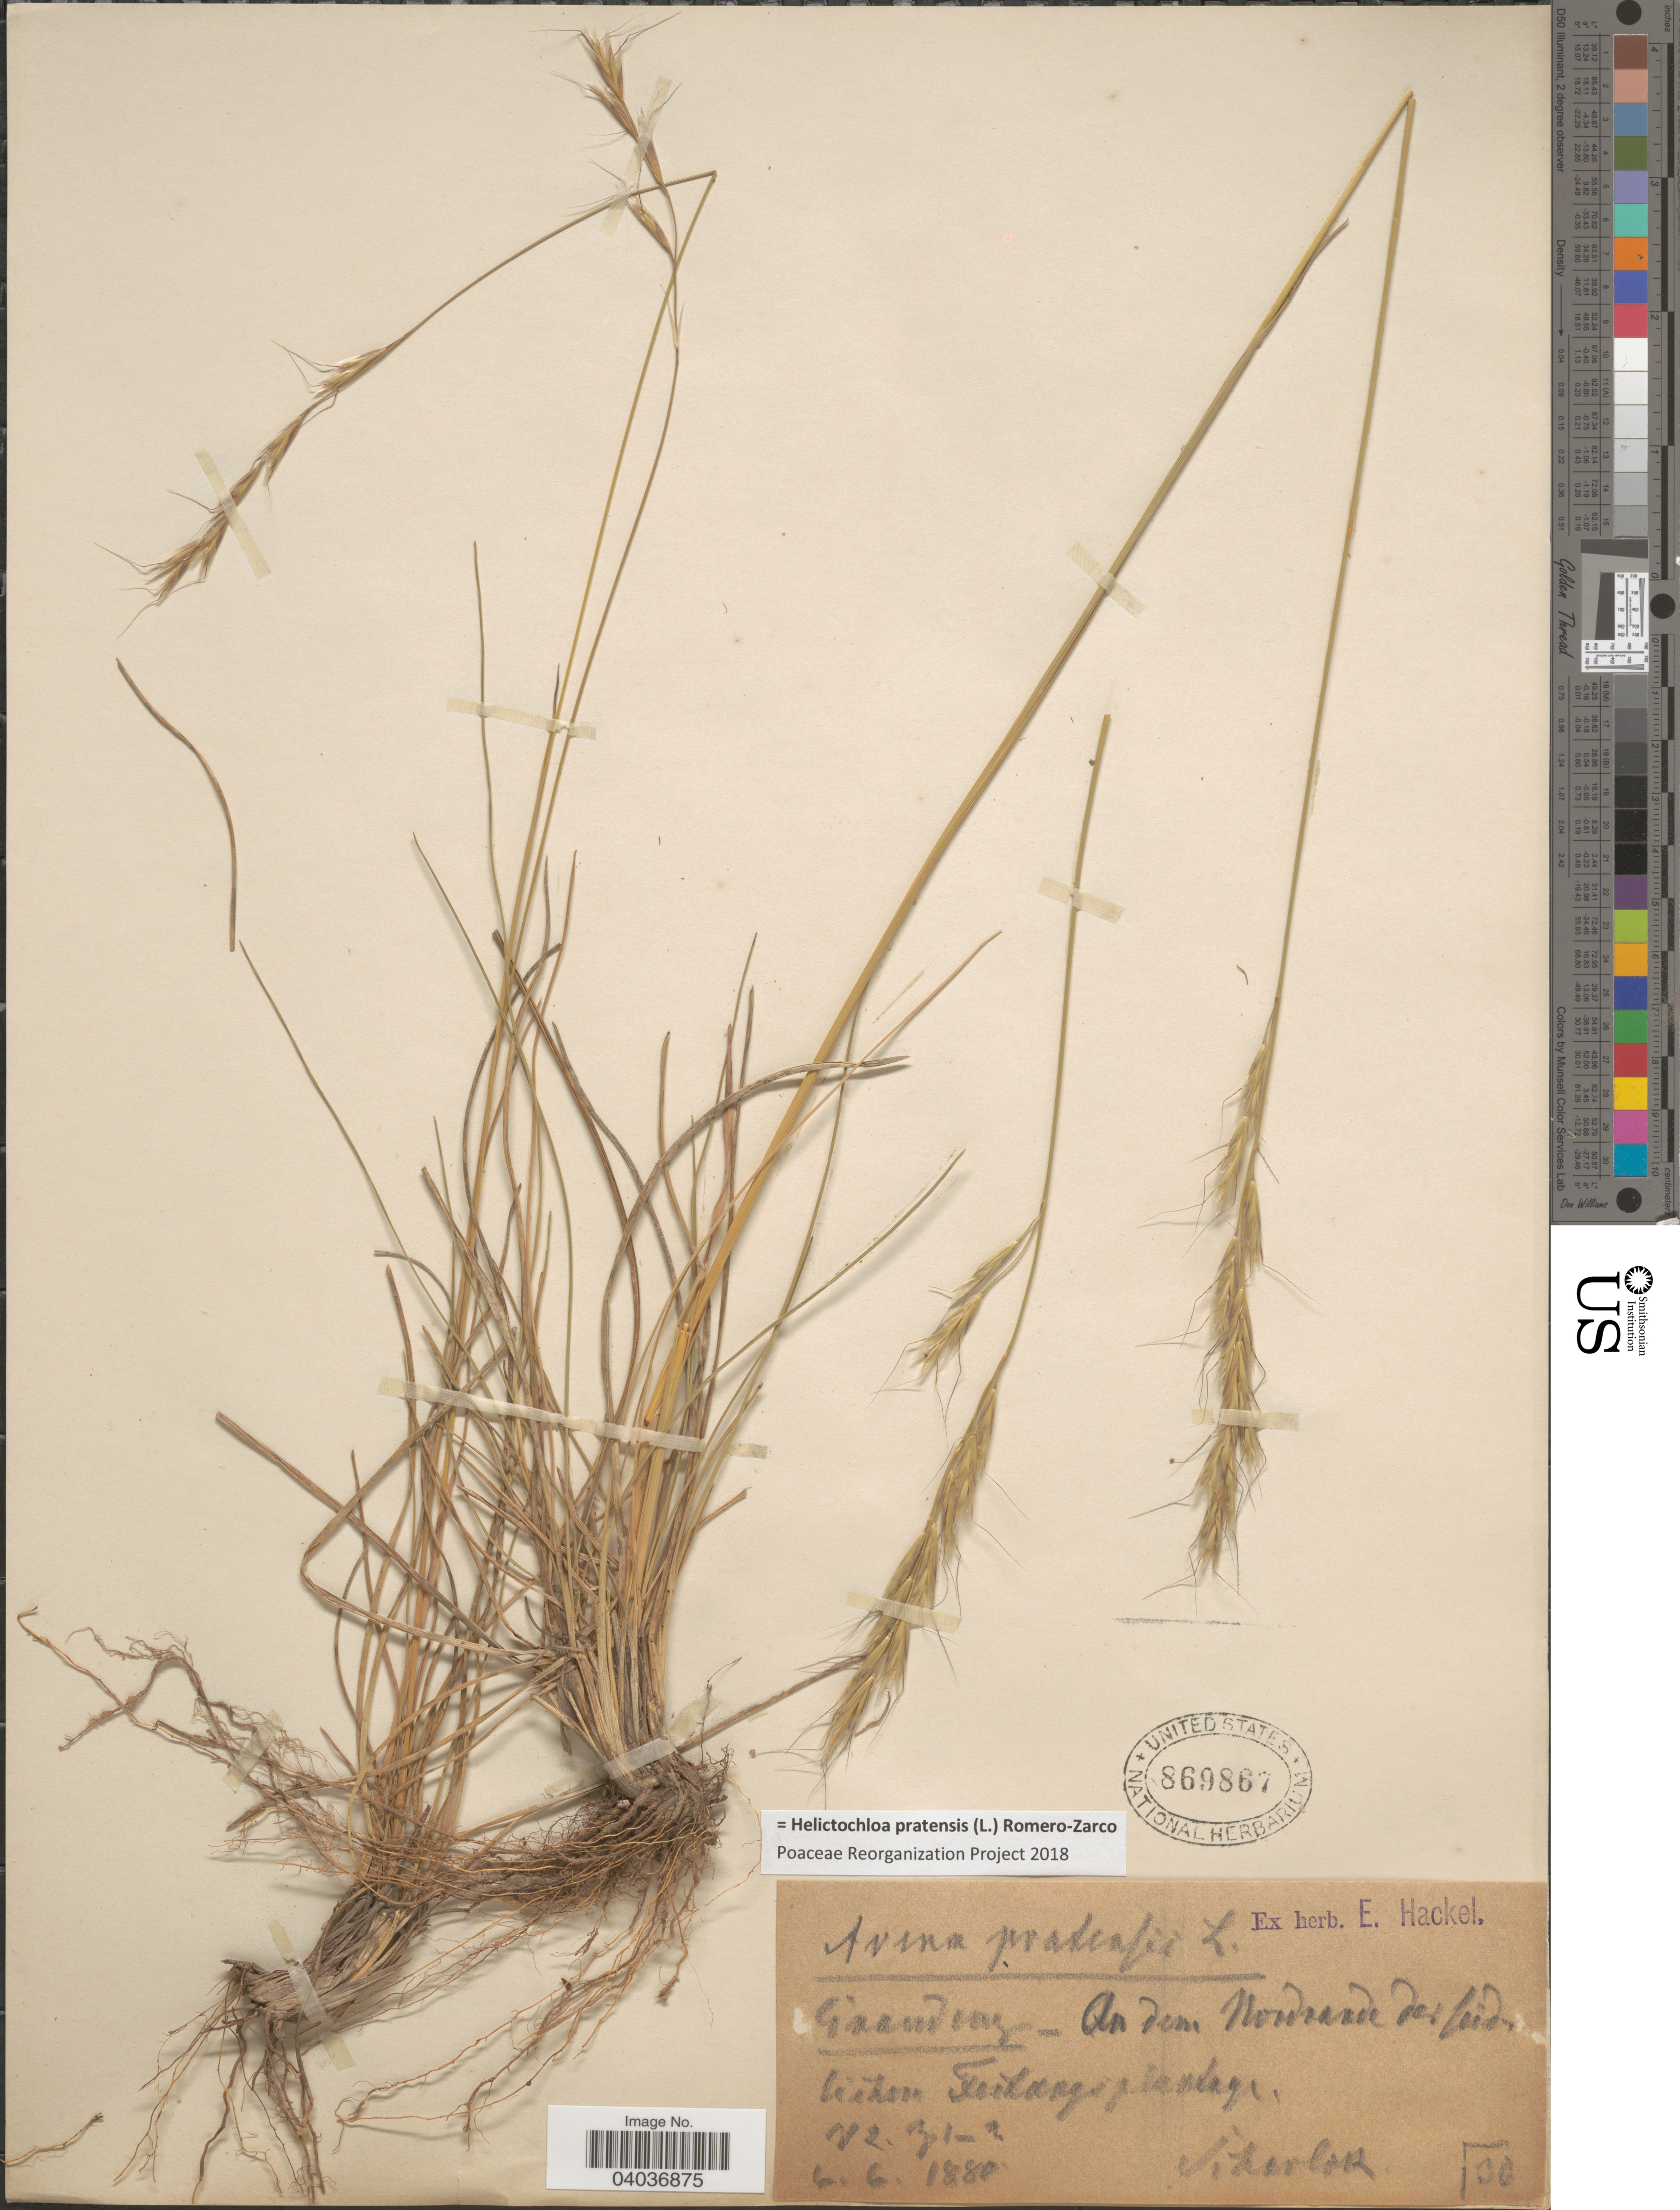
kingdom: Plantae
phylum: Tracheophyta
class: Liliopsida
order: Poales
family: Poaceae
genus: Helictochloa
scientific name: Helictochloa pratensis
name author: (L.) Romero-Zarco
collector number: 30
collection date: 1880-06-06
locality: Gaandeng - An dem Nordsande de bei du lichem Toilangiglandage. [interpreted]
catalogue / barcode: US 869867